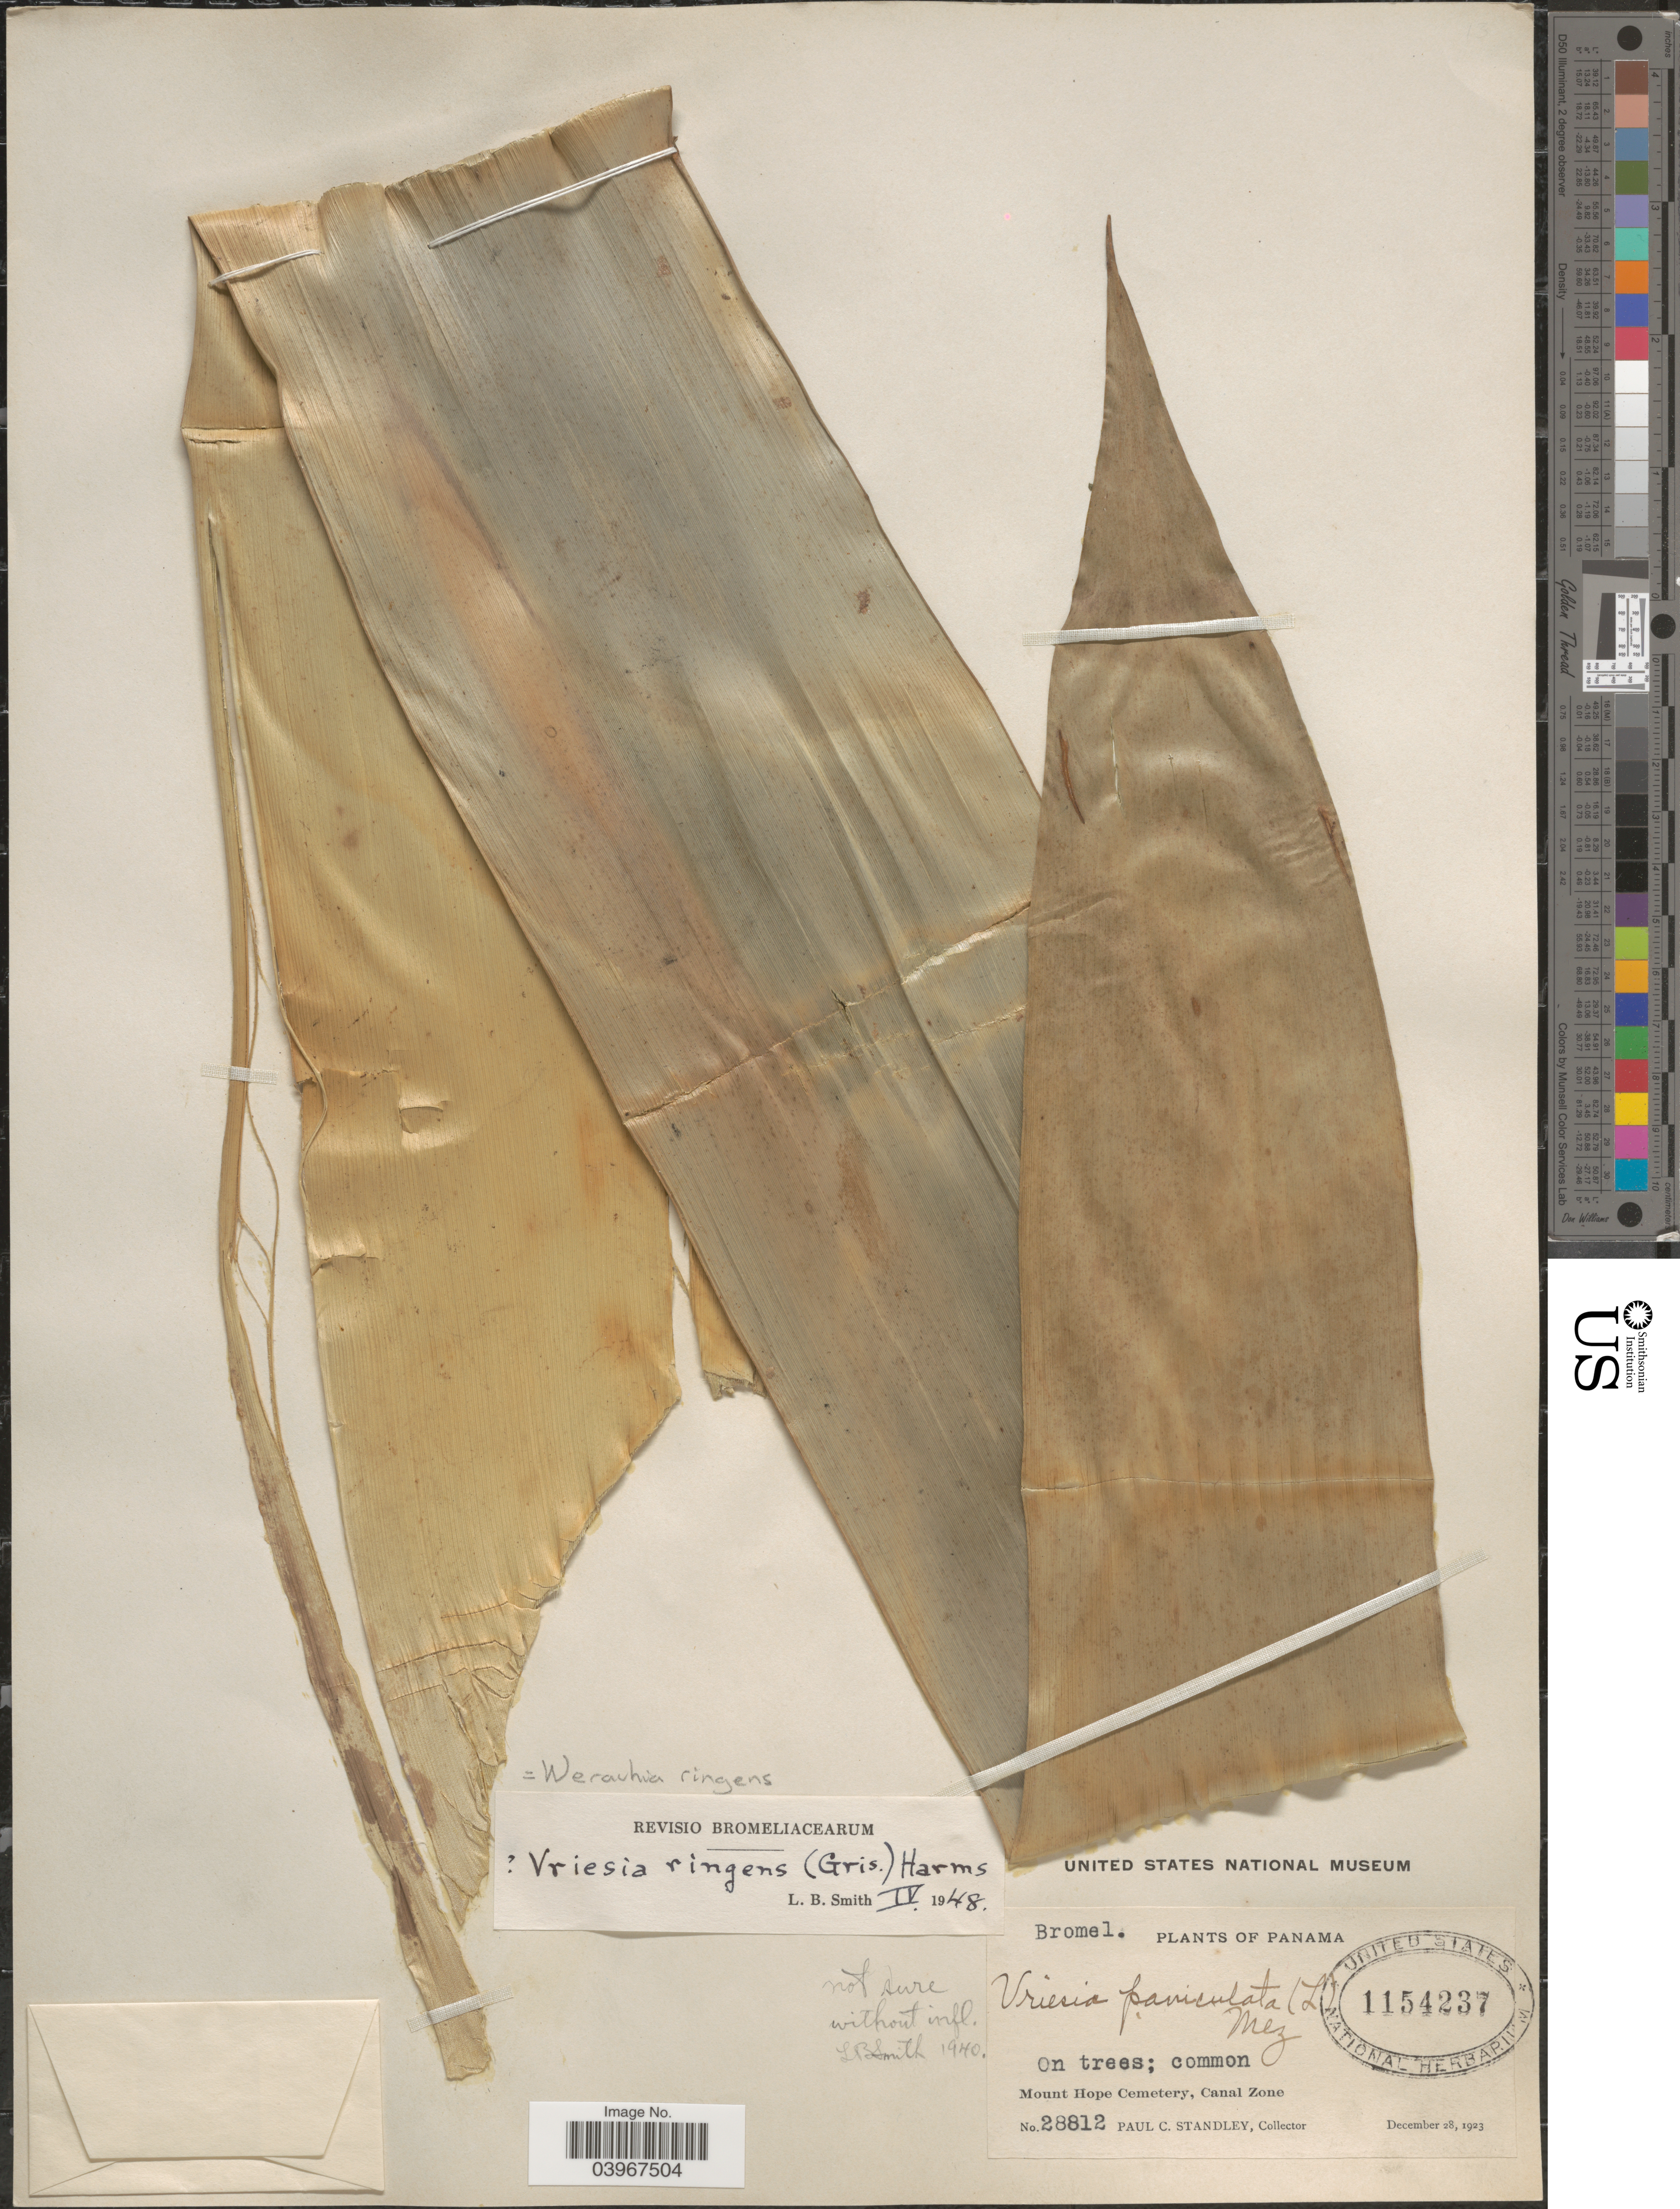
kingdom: Plantae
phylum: Tracheophyta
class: Liliopsida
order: Poales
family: Bromeliaceae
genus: Werauhia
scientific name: Werauhia ringens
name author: (Griseb.) J.R. Grant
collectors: P. C. Standley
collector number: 28812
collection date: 1923-12-28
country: Panama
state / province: Colón / Panamá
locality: Mount Hope Cemetery, Canal Zone.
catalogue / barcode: US 1154237